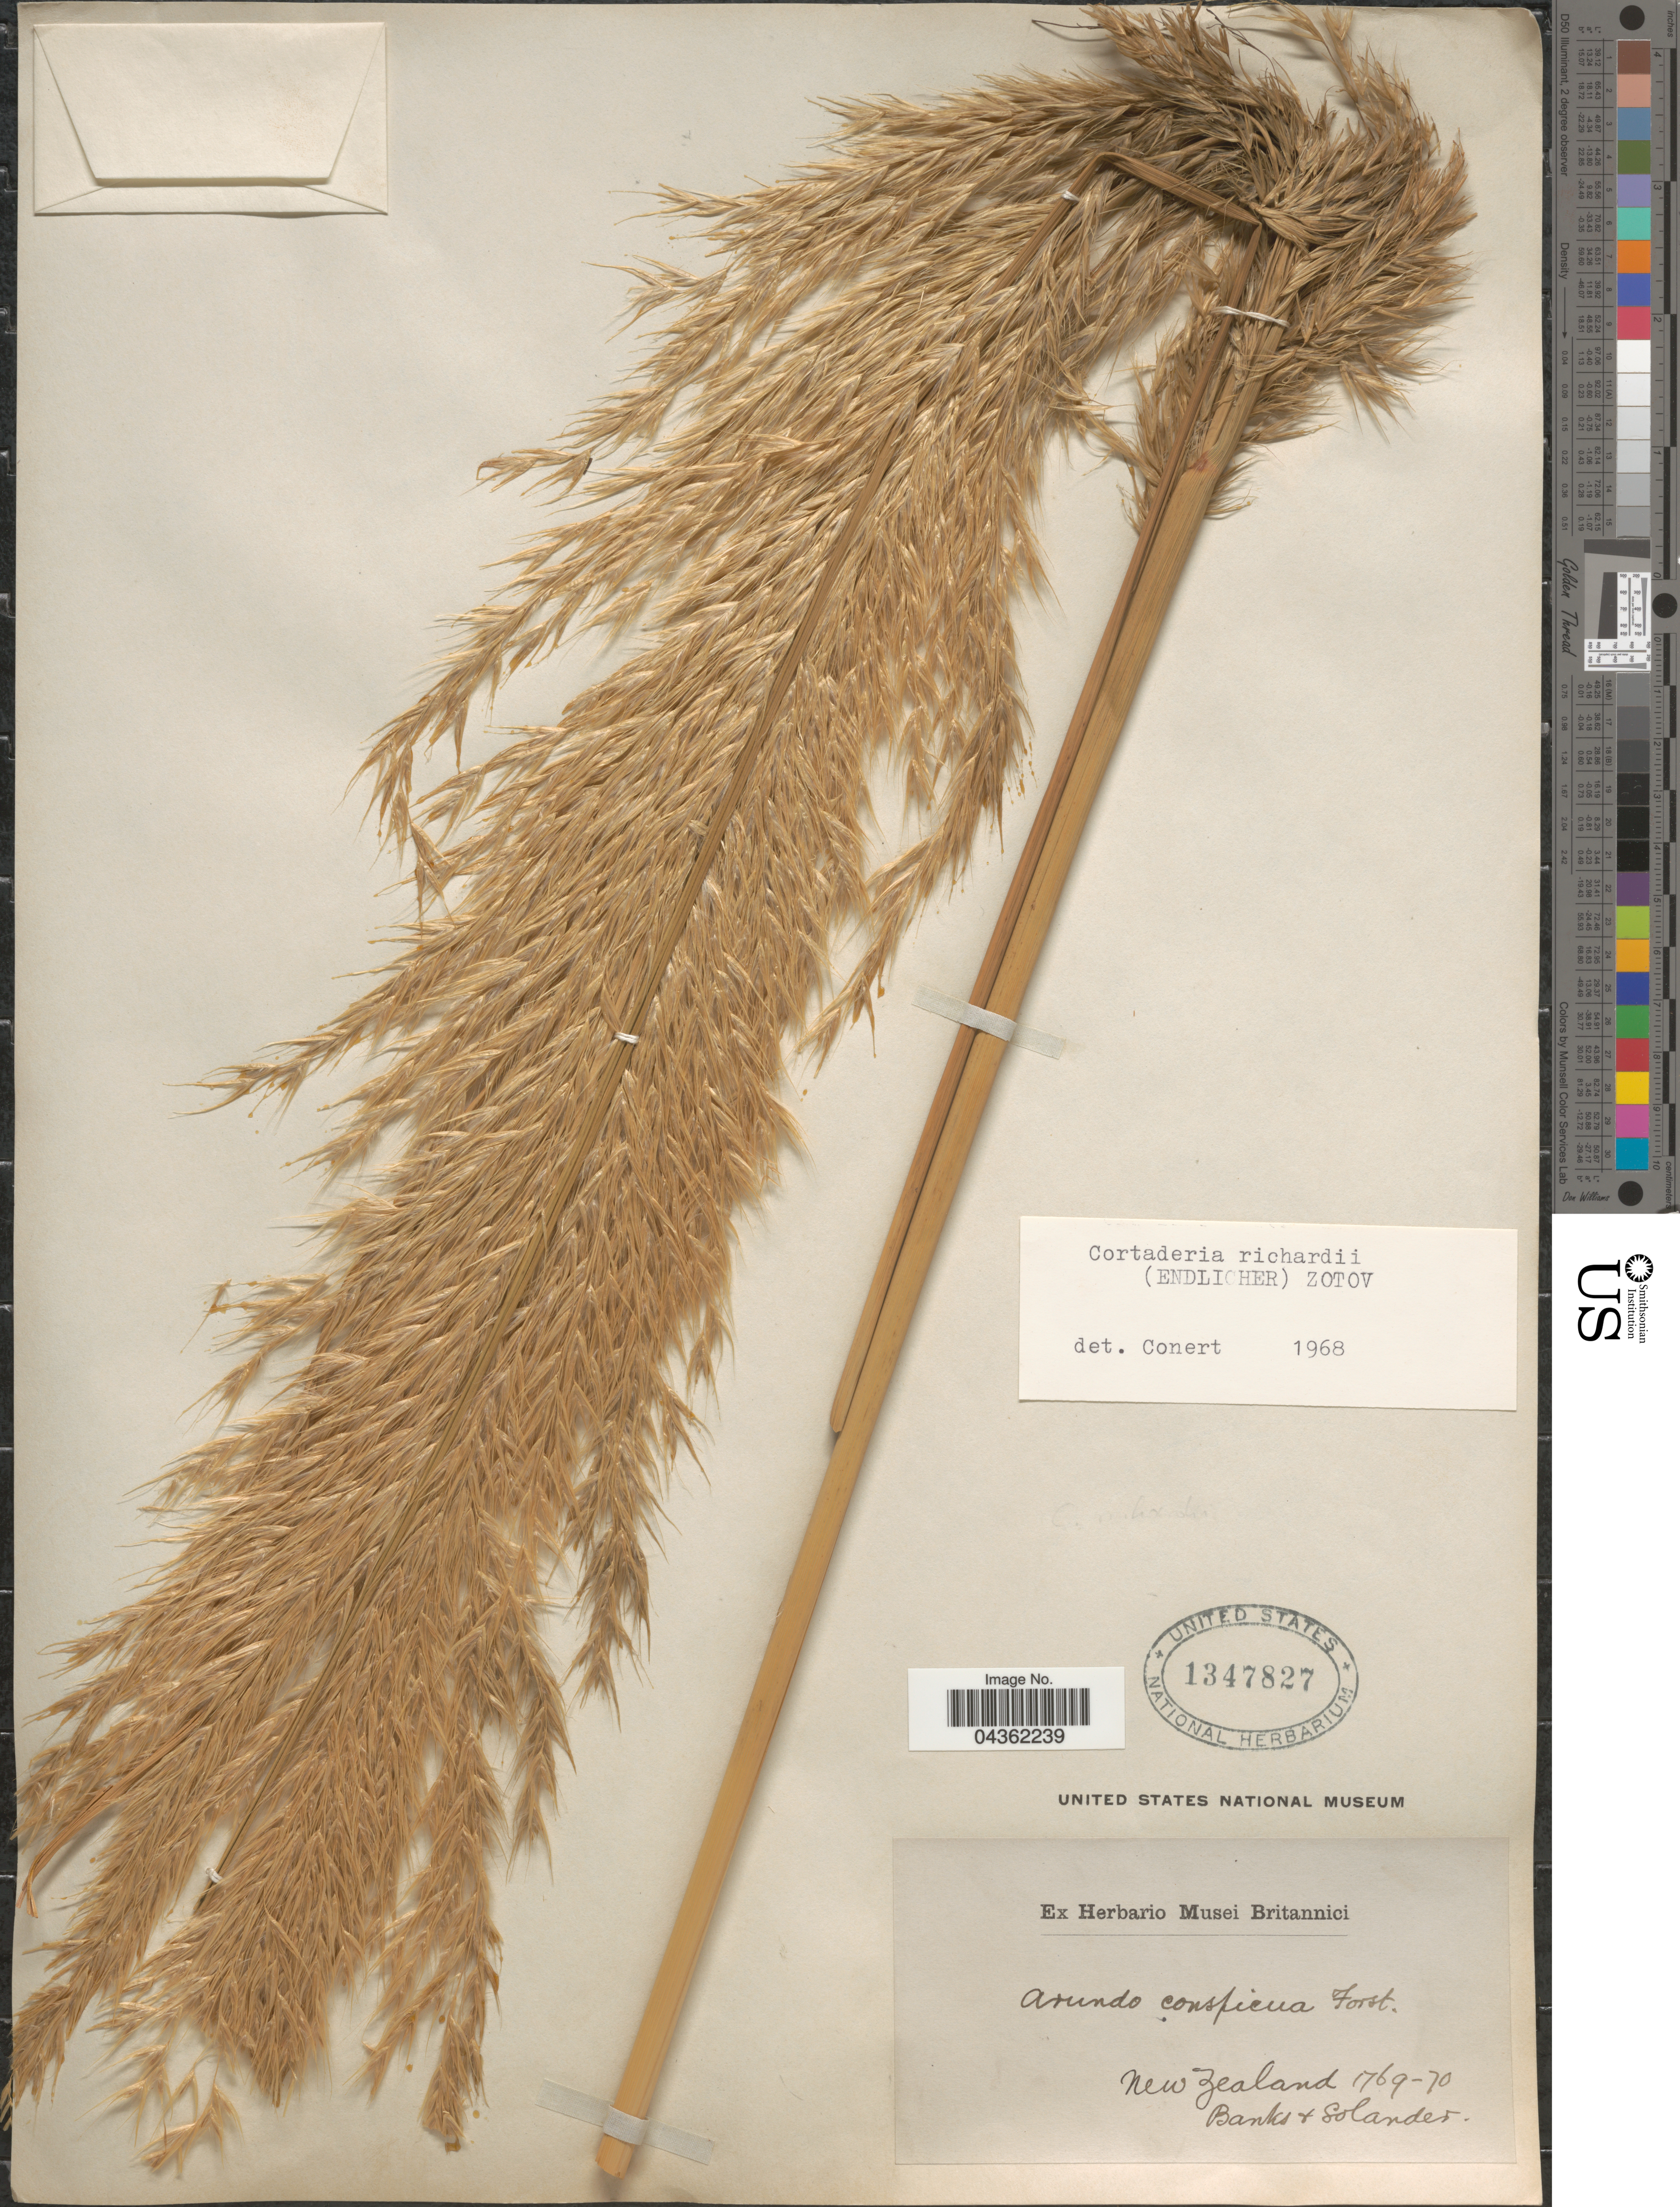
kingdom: Plantae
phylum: Tracheophyta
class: Liliopsida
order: Poales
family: Poaceae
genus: Austroderia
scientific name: Austroderia richardii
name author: (Endl.) N.P. Barker & H.P. Linder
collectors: -- Banks & -- Solander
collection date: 1769/1770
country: New Zealand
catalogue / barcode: US 1347827